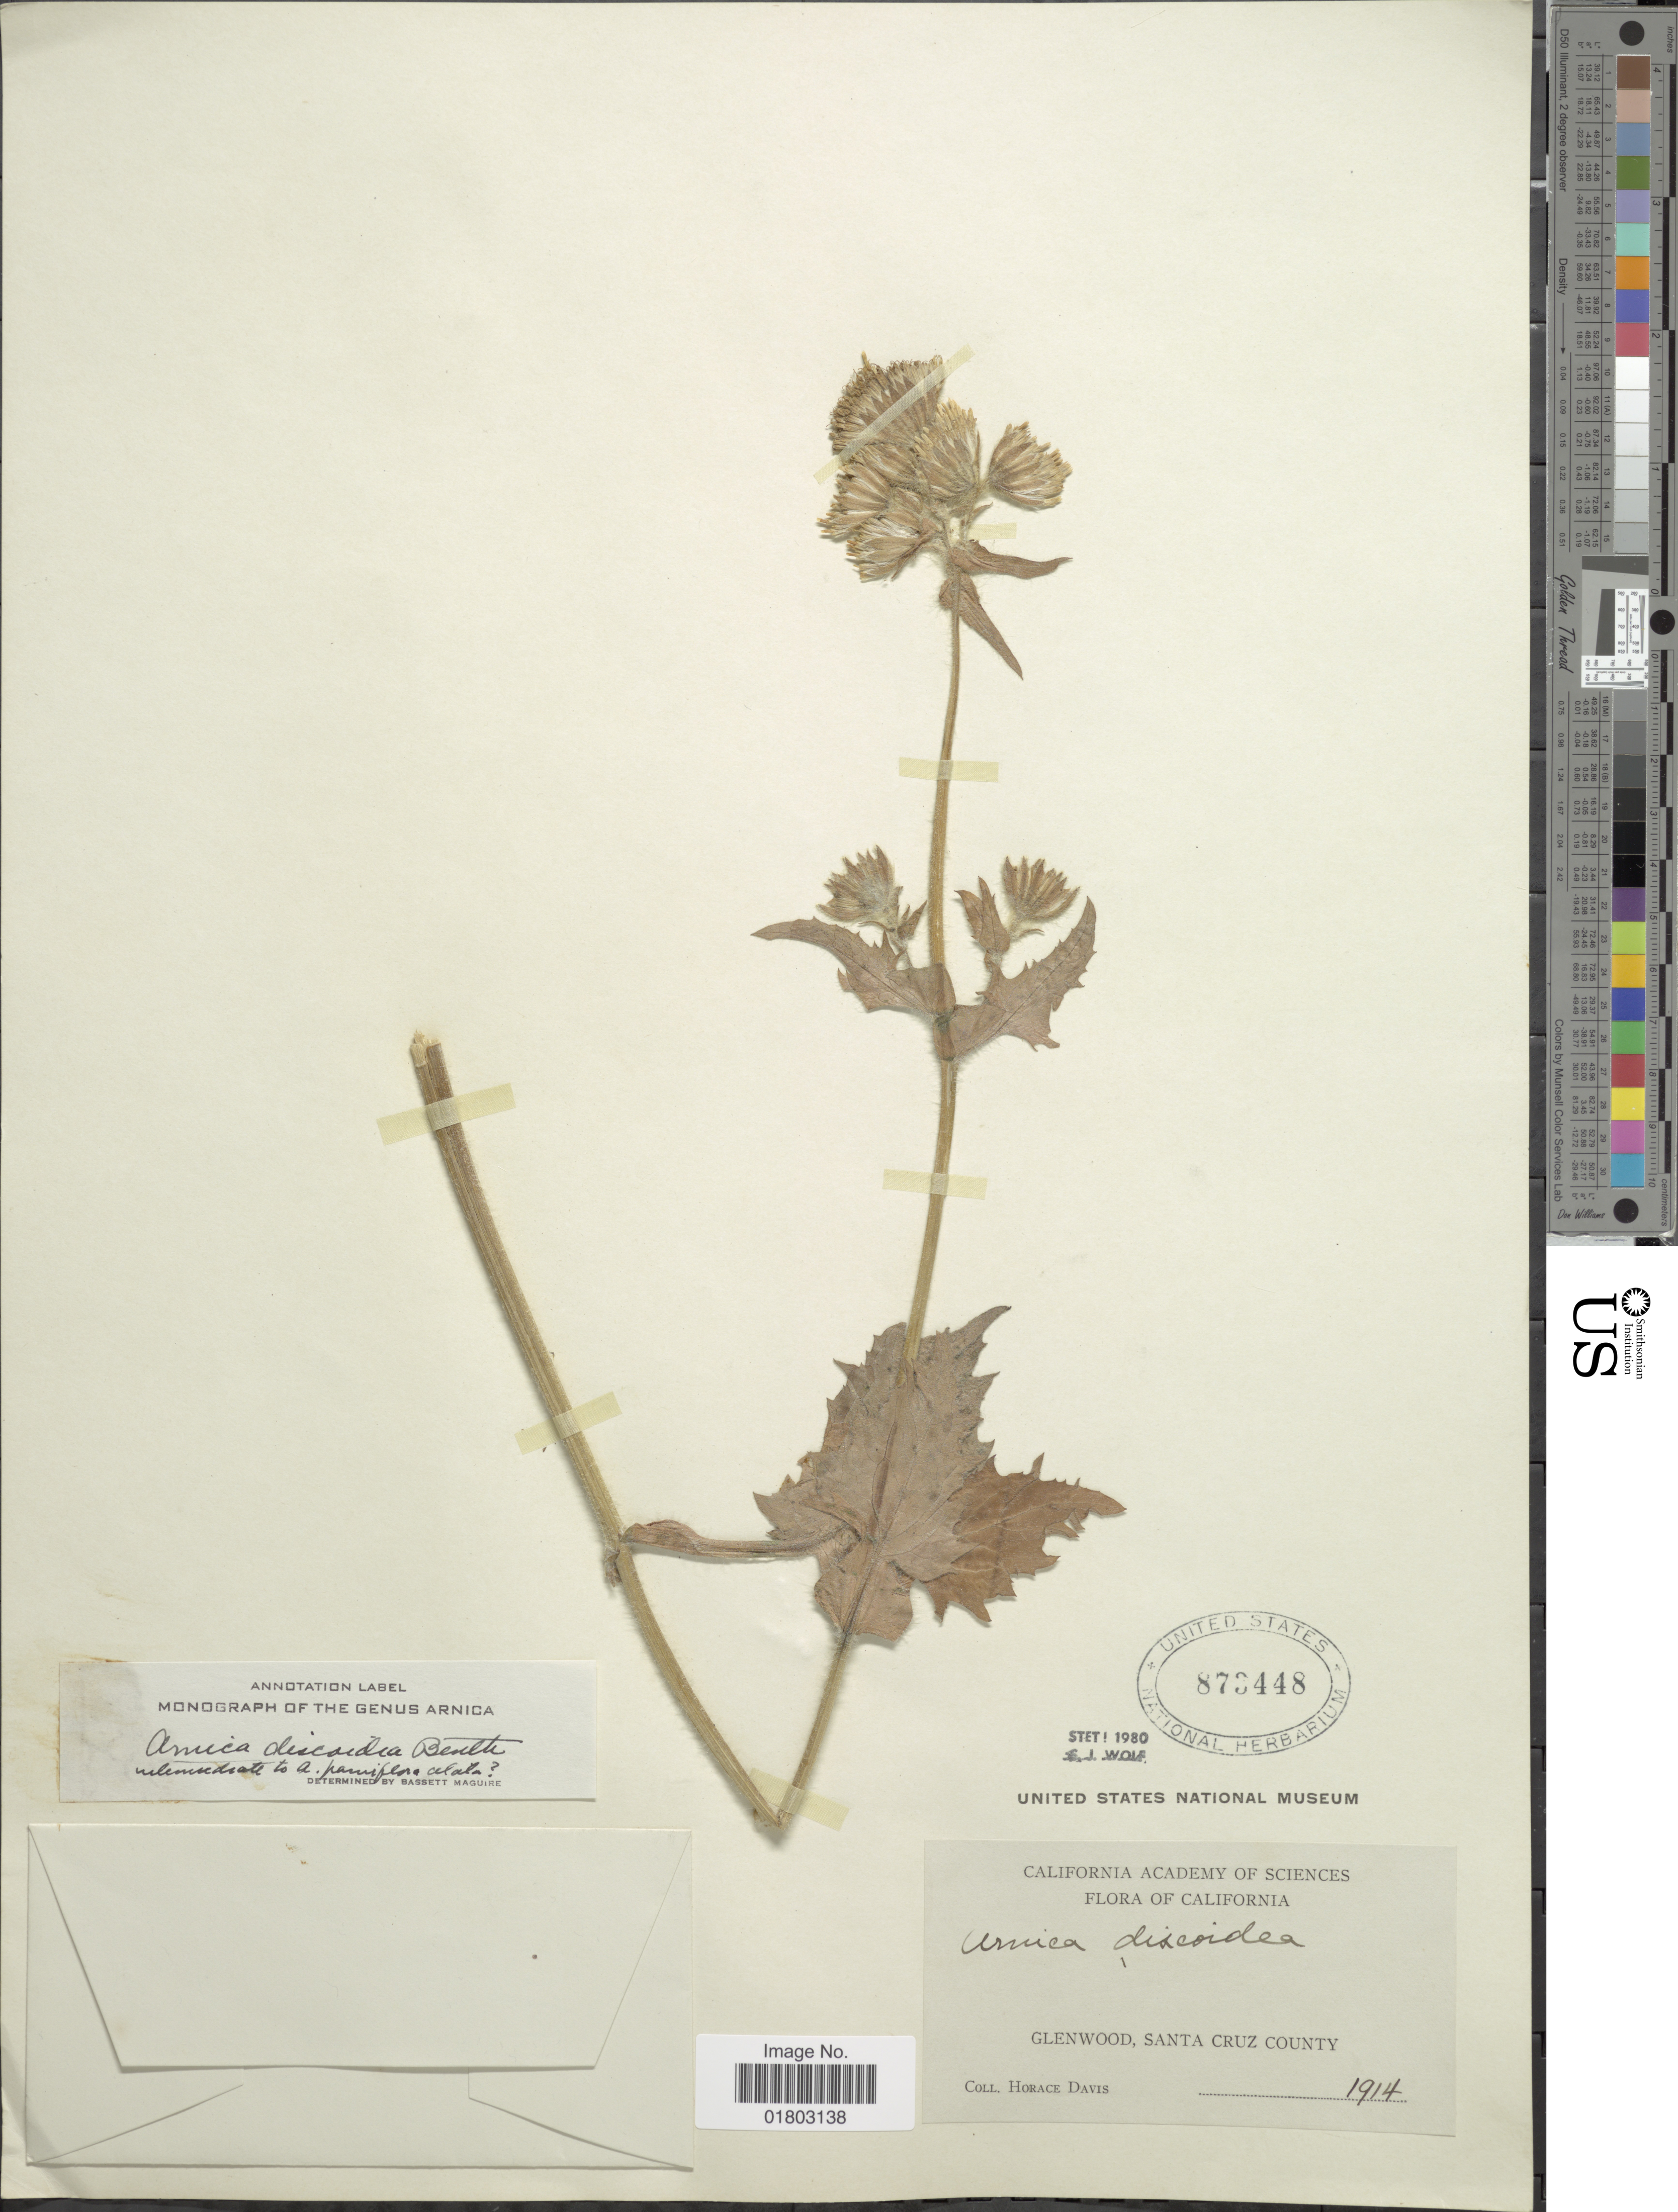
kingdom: Plantae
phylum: Tracheophyta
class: Magnoliopsida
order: Asterales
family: Asteraceae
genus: Arnica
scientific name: Arnica discoidea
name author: Benth.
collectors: H. Davis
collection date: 1914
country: United States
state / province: California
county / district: Santa Cruz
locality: Glenwood, Santa Cruz County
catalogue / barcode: US 873448